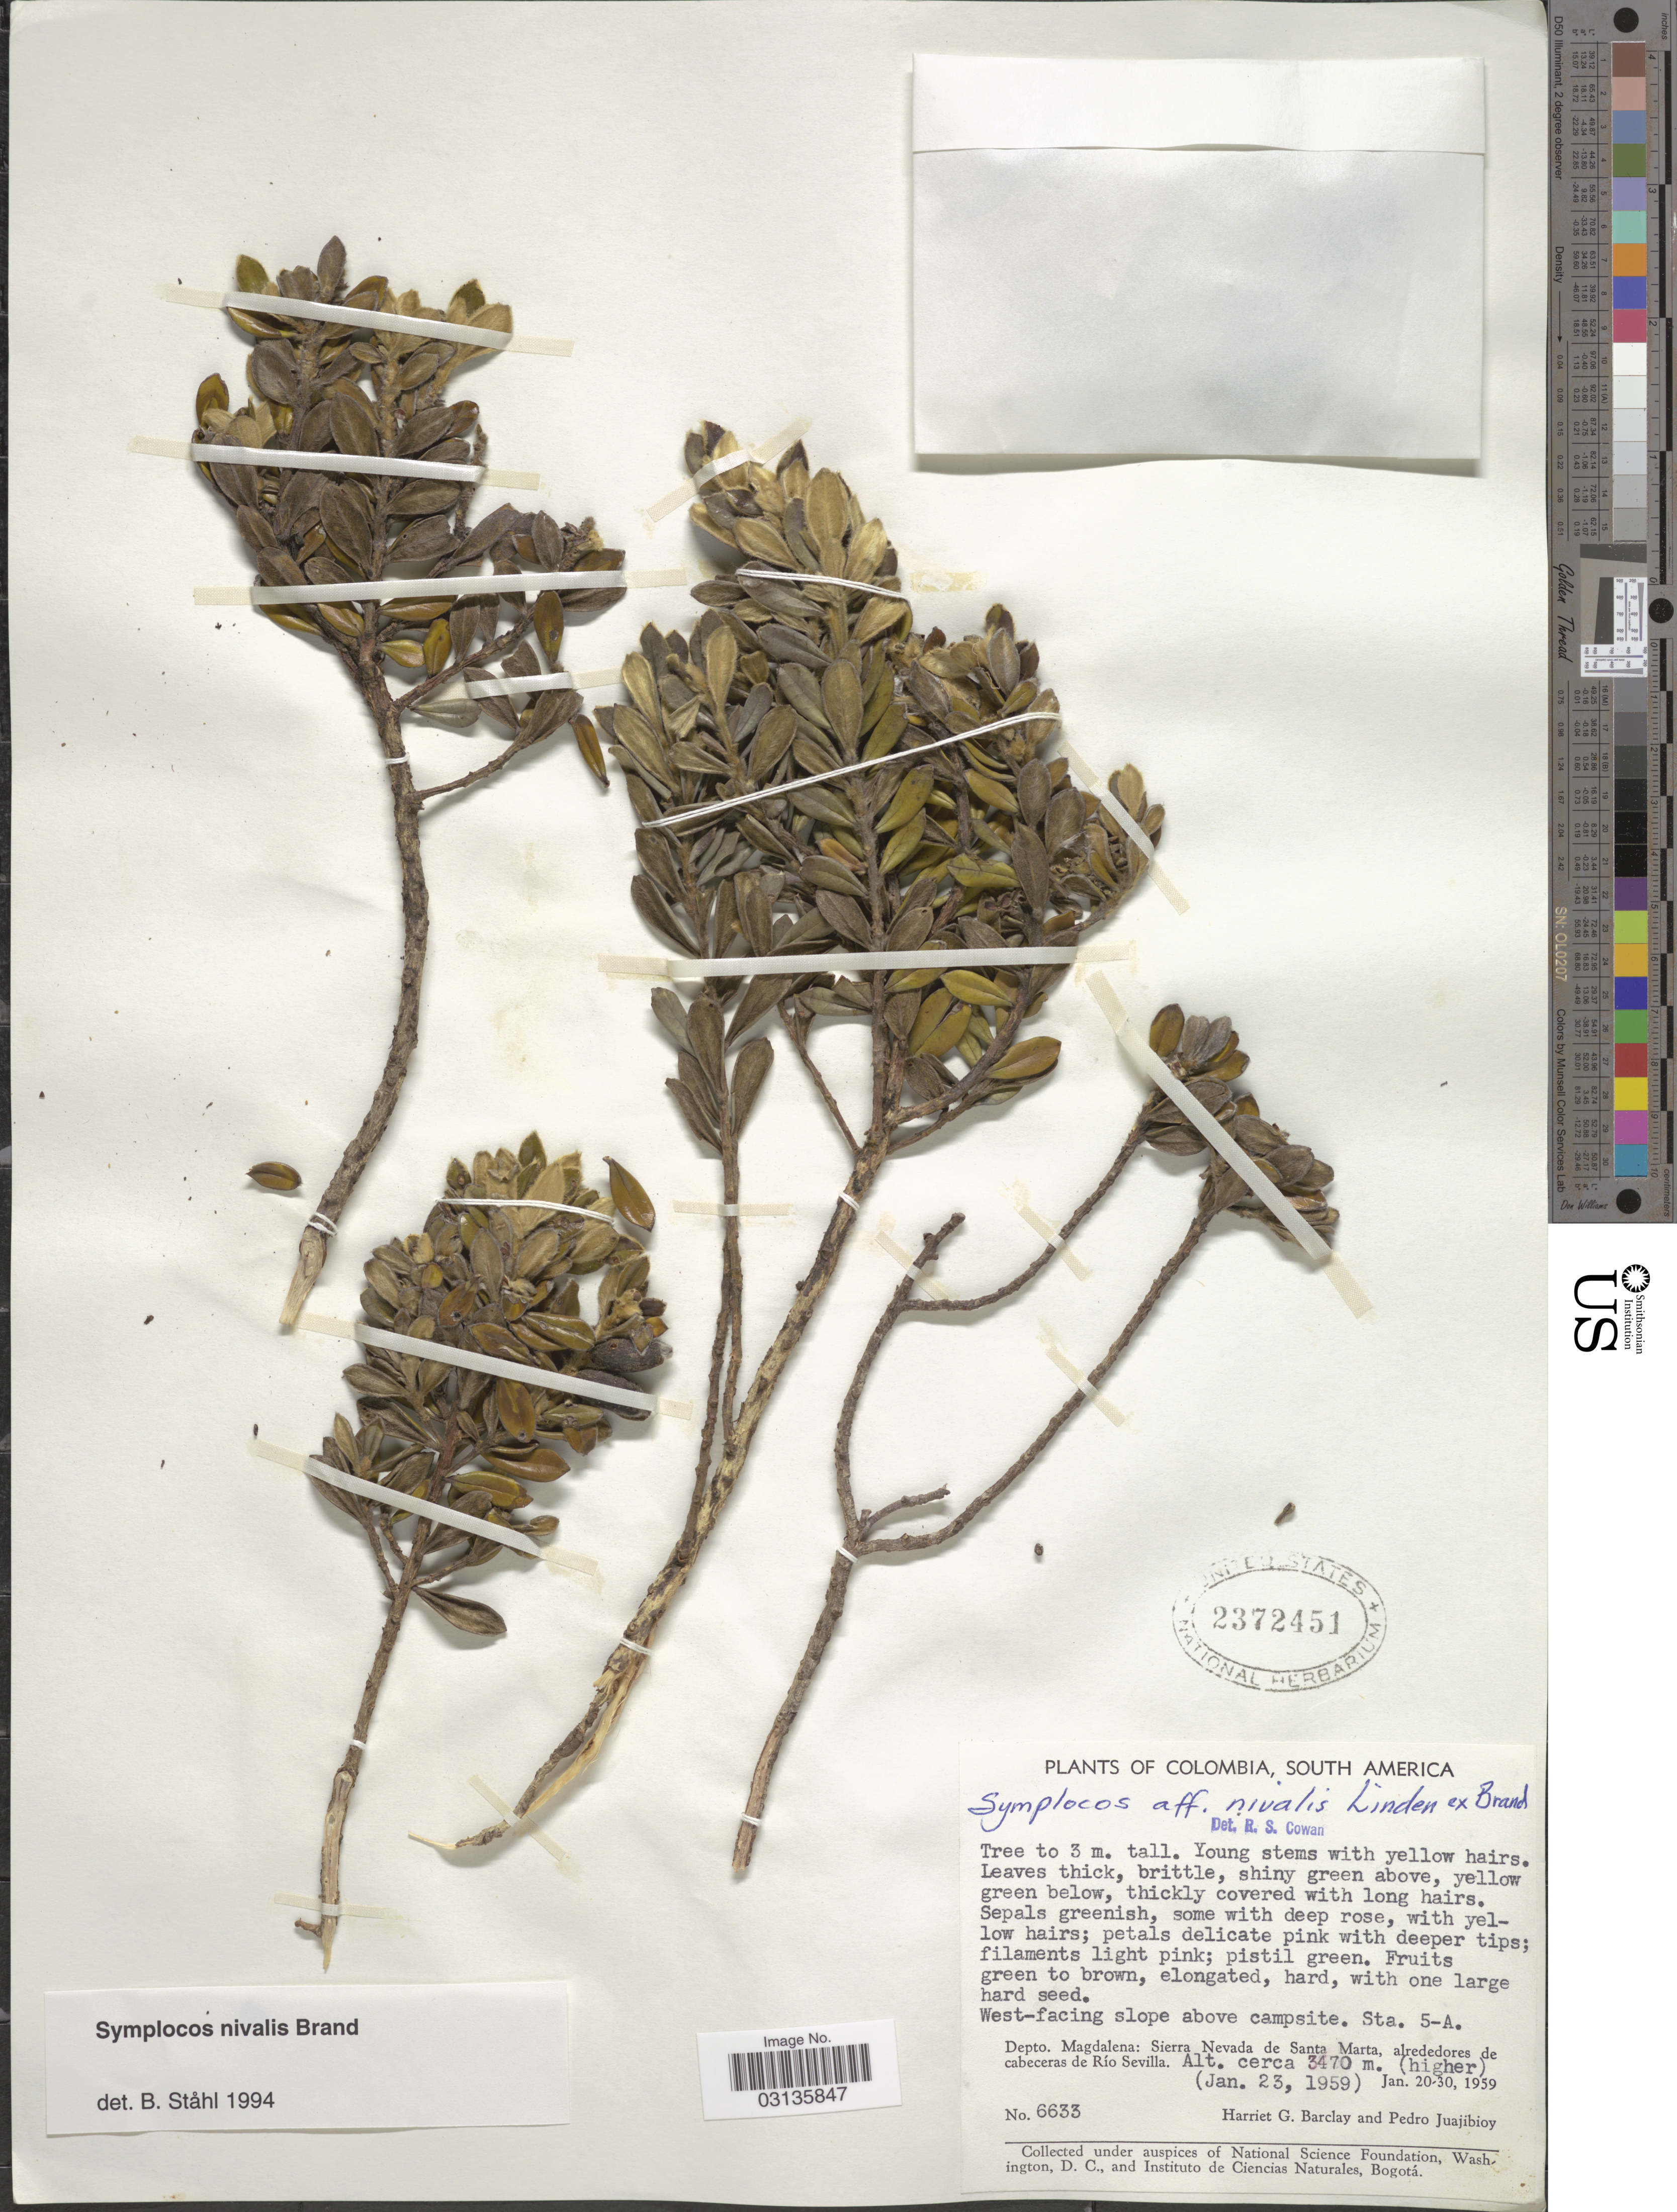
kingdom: Plantae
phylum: Tracheophyta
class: Magnoliopsida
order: Ericales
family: Symplocaceae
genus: Symplocos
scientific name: Symplocos nivalis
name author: Linden ex Brand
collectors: H. G. Barclay & P. Juajibioy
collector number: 6633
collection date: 1959-01-23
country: Colombia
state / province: Magdalena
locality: West-facing slope above campsite. Sta. 5-A. Depto. Magdalena: Sierra Nevada de Santa Marta, alrededores de cabeceras de Río Sevilla.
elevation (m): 3470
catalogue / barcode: US 2372451